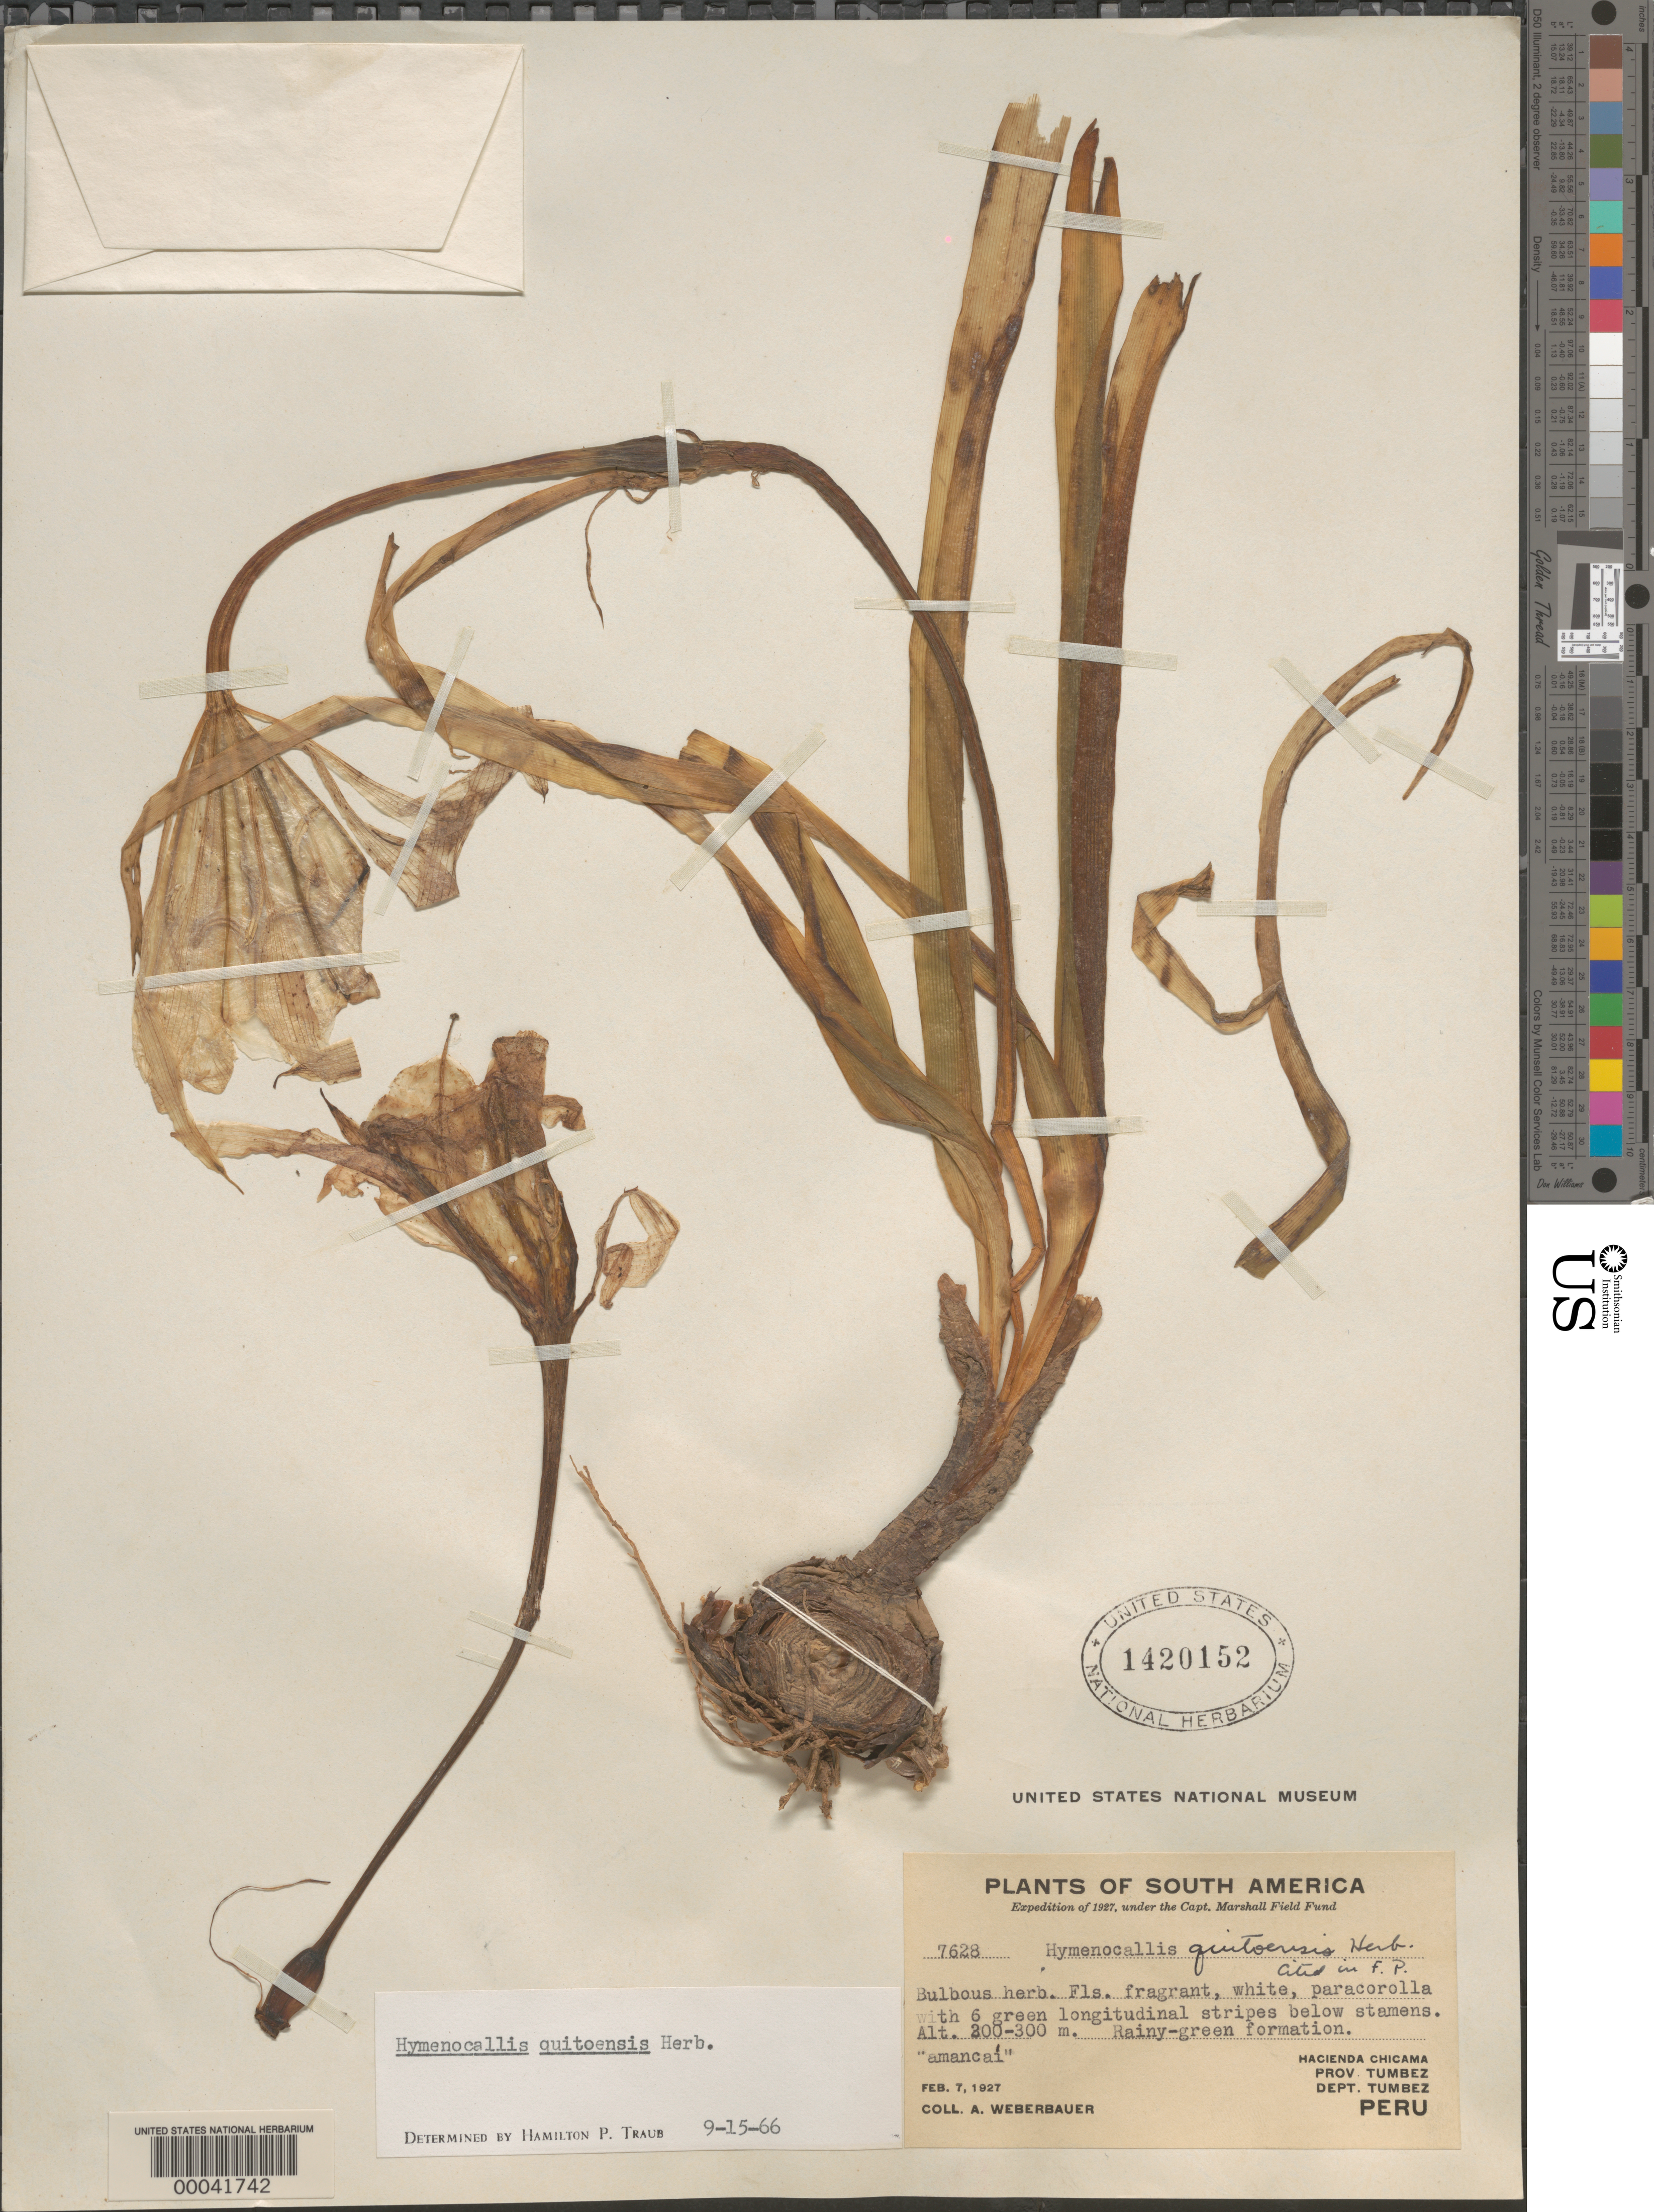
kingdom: Plantae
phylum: Tracheophyta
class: Liliopsida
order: Asparagales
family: Amaryllidaceae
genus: Hymenocallis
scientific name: Hymenocallis quitoensis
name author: Herb.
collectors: A. Weberbauer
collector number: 7628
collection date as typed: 07 Feb 1927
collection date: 1927-02-07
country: Peru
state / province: Tumbes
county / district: Tumbes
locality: Hacienda chicama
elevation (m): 200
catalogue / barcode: US 1420152